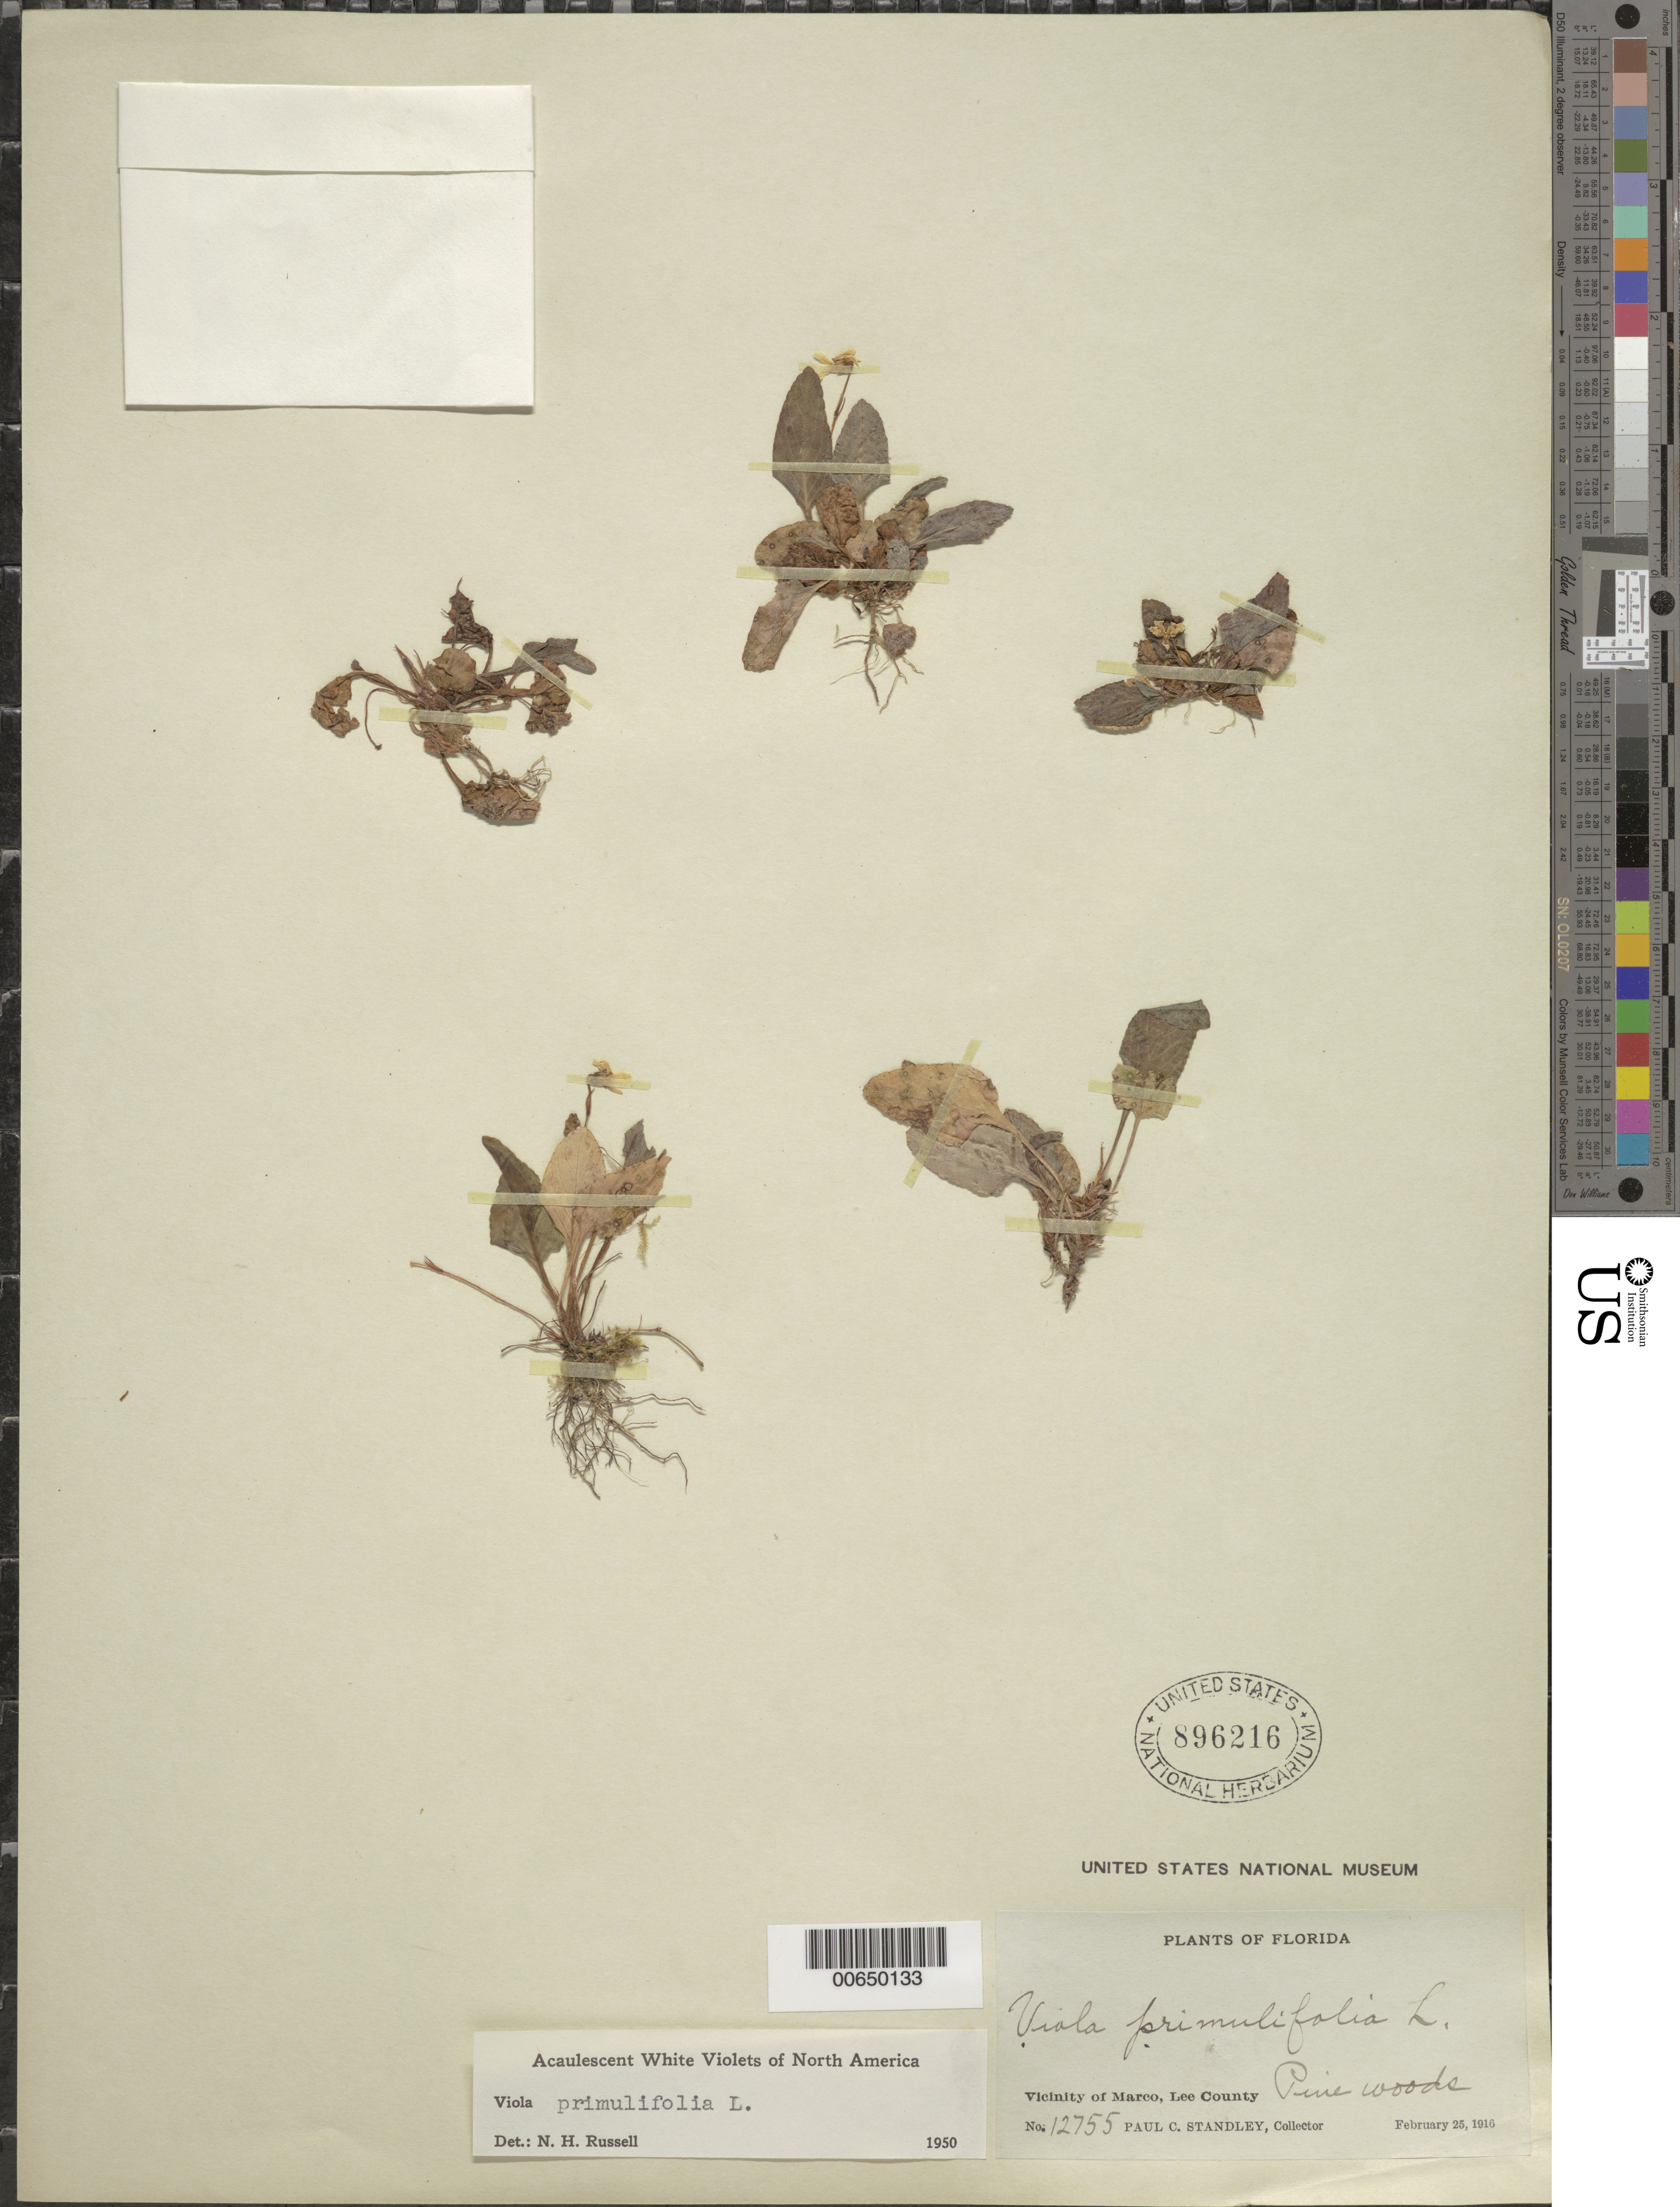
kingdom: Plantae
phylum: Tracheophyta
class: Magnoliopsida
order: Malpighiales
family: Violaceae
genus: Viola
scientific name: Viola primulifolia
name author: L.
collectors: P. C. Standley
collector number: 12755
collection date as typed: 28 Feb 1916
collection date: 1916-02-28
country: United States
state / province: Florida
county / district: Lee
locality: Vicinity of Marco.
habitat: Pine woods.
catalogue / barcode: US 296216